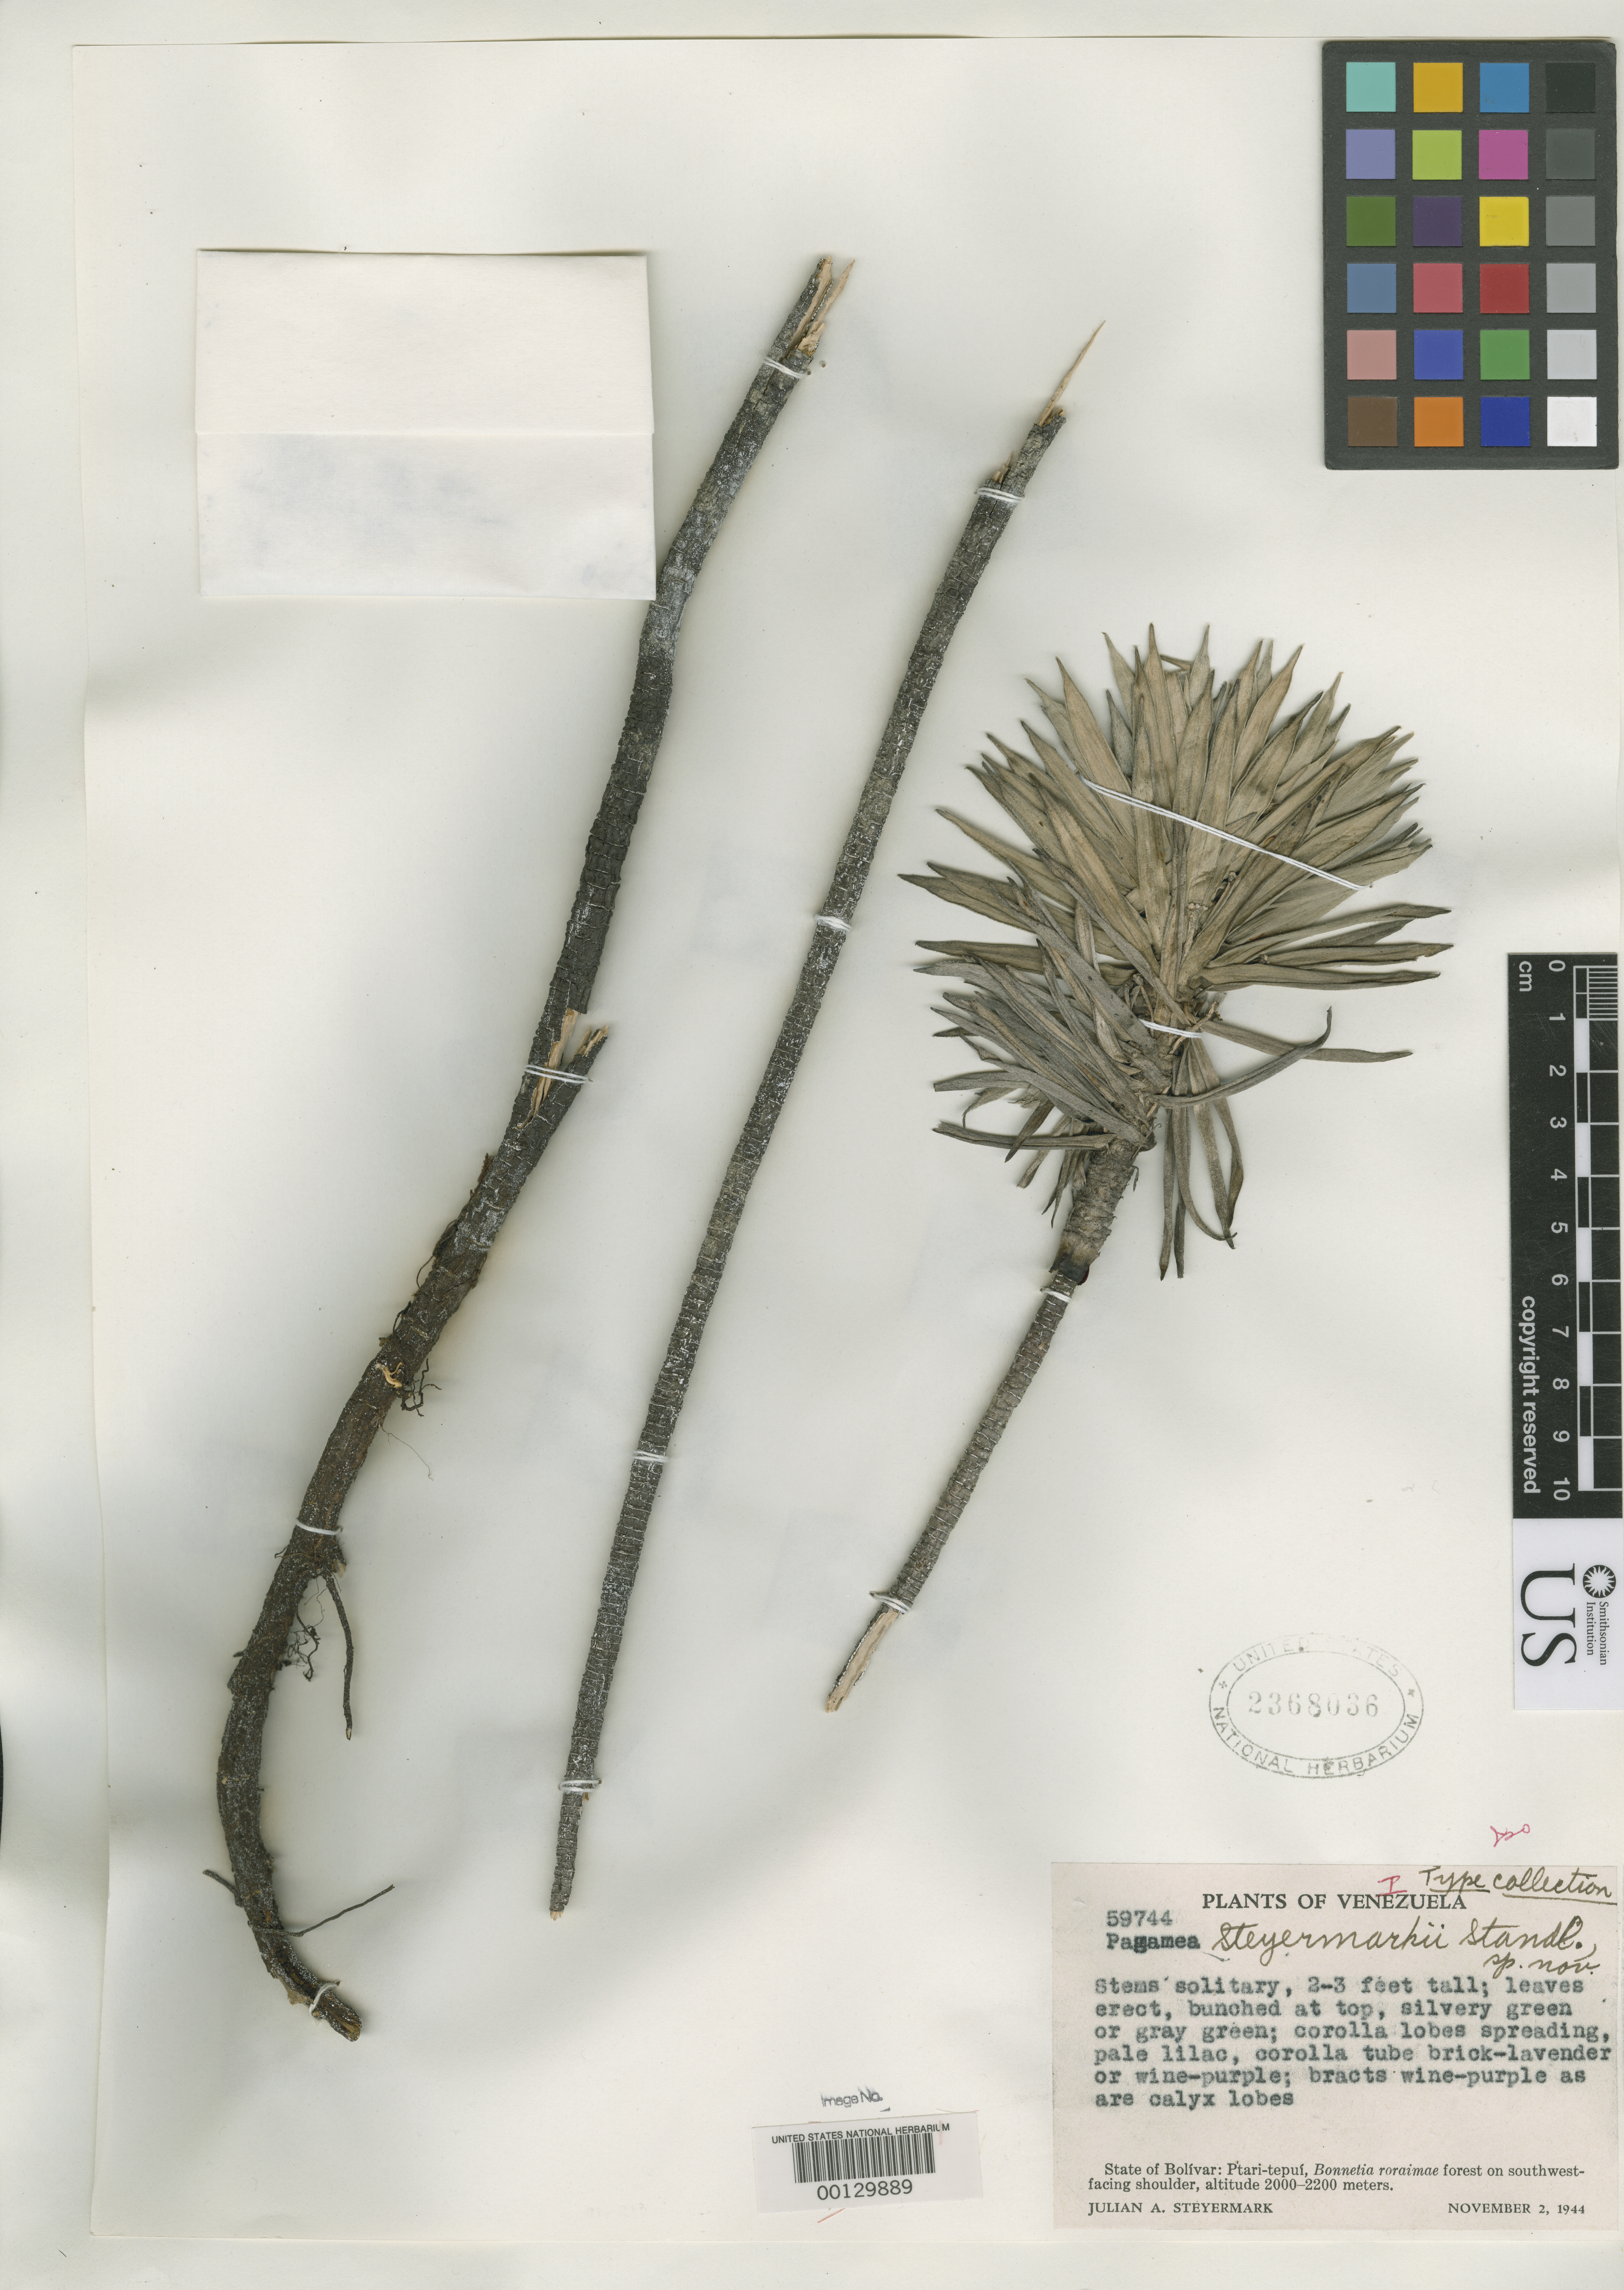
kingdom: Plantae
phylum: Tracheophyta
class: Magnoliopsida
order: Gentianales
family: Rubiaceae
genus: Pagamea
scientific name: Pagamea steyermarkii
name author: Standl.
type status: Isotype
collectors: J. Steyermark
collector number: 59744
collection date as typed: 02 Nov 1944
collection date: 1944-11-02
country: Venezuela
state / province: Bolivar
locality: Ptari-tepui.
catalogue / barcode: US 2368036